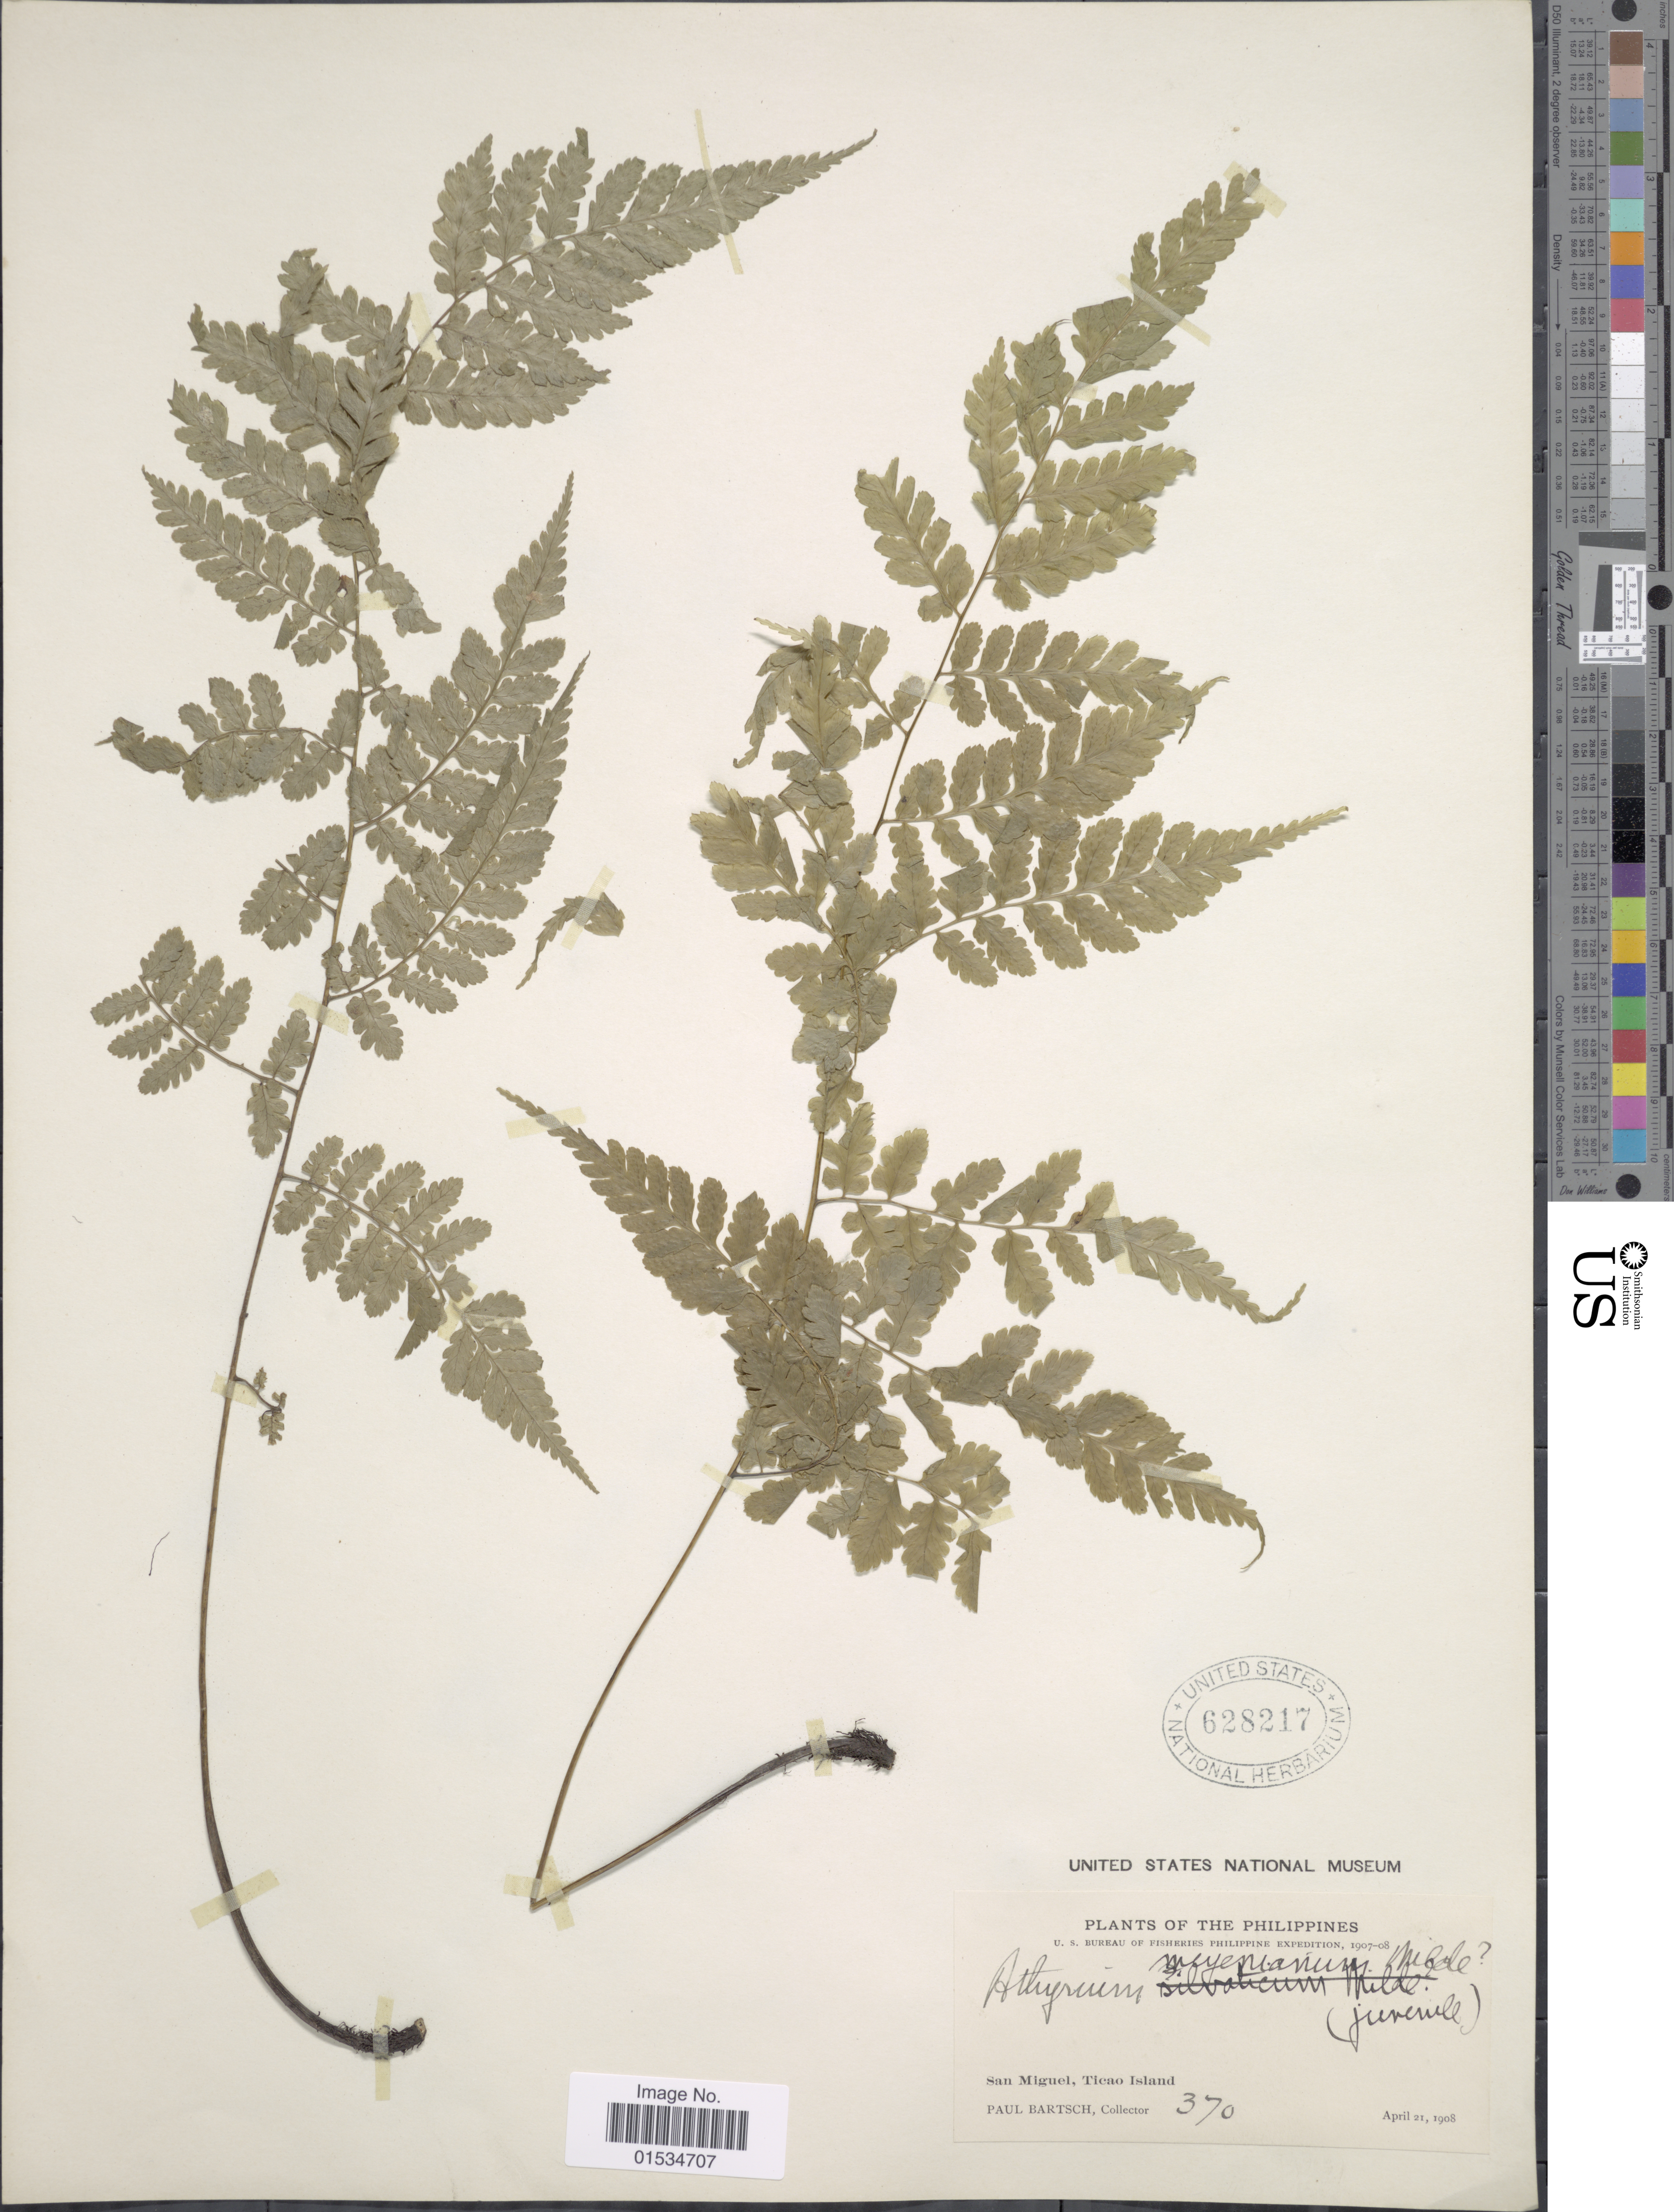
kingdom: Plantae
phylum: Tracheophyta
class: Polypodiopsida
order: Polypodiales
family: Athyriaceae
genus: Diplazium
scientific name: Diplazium caudatum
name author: J. Sm. ex C. Chr.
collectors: P. Bartsch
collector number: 370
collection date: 1908-04-21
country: Philippines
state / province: Bicol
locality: San Miguel, Ticao Island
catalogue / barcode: US 628217